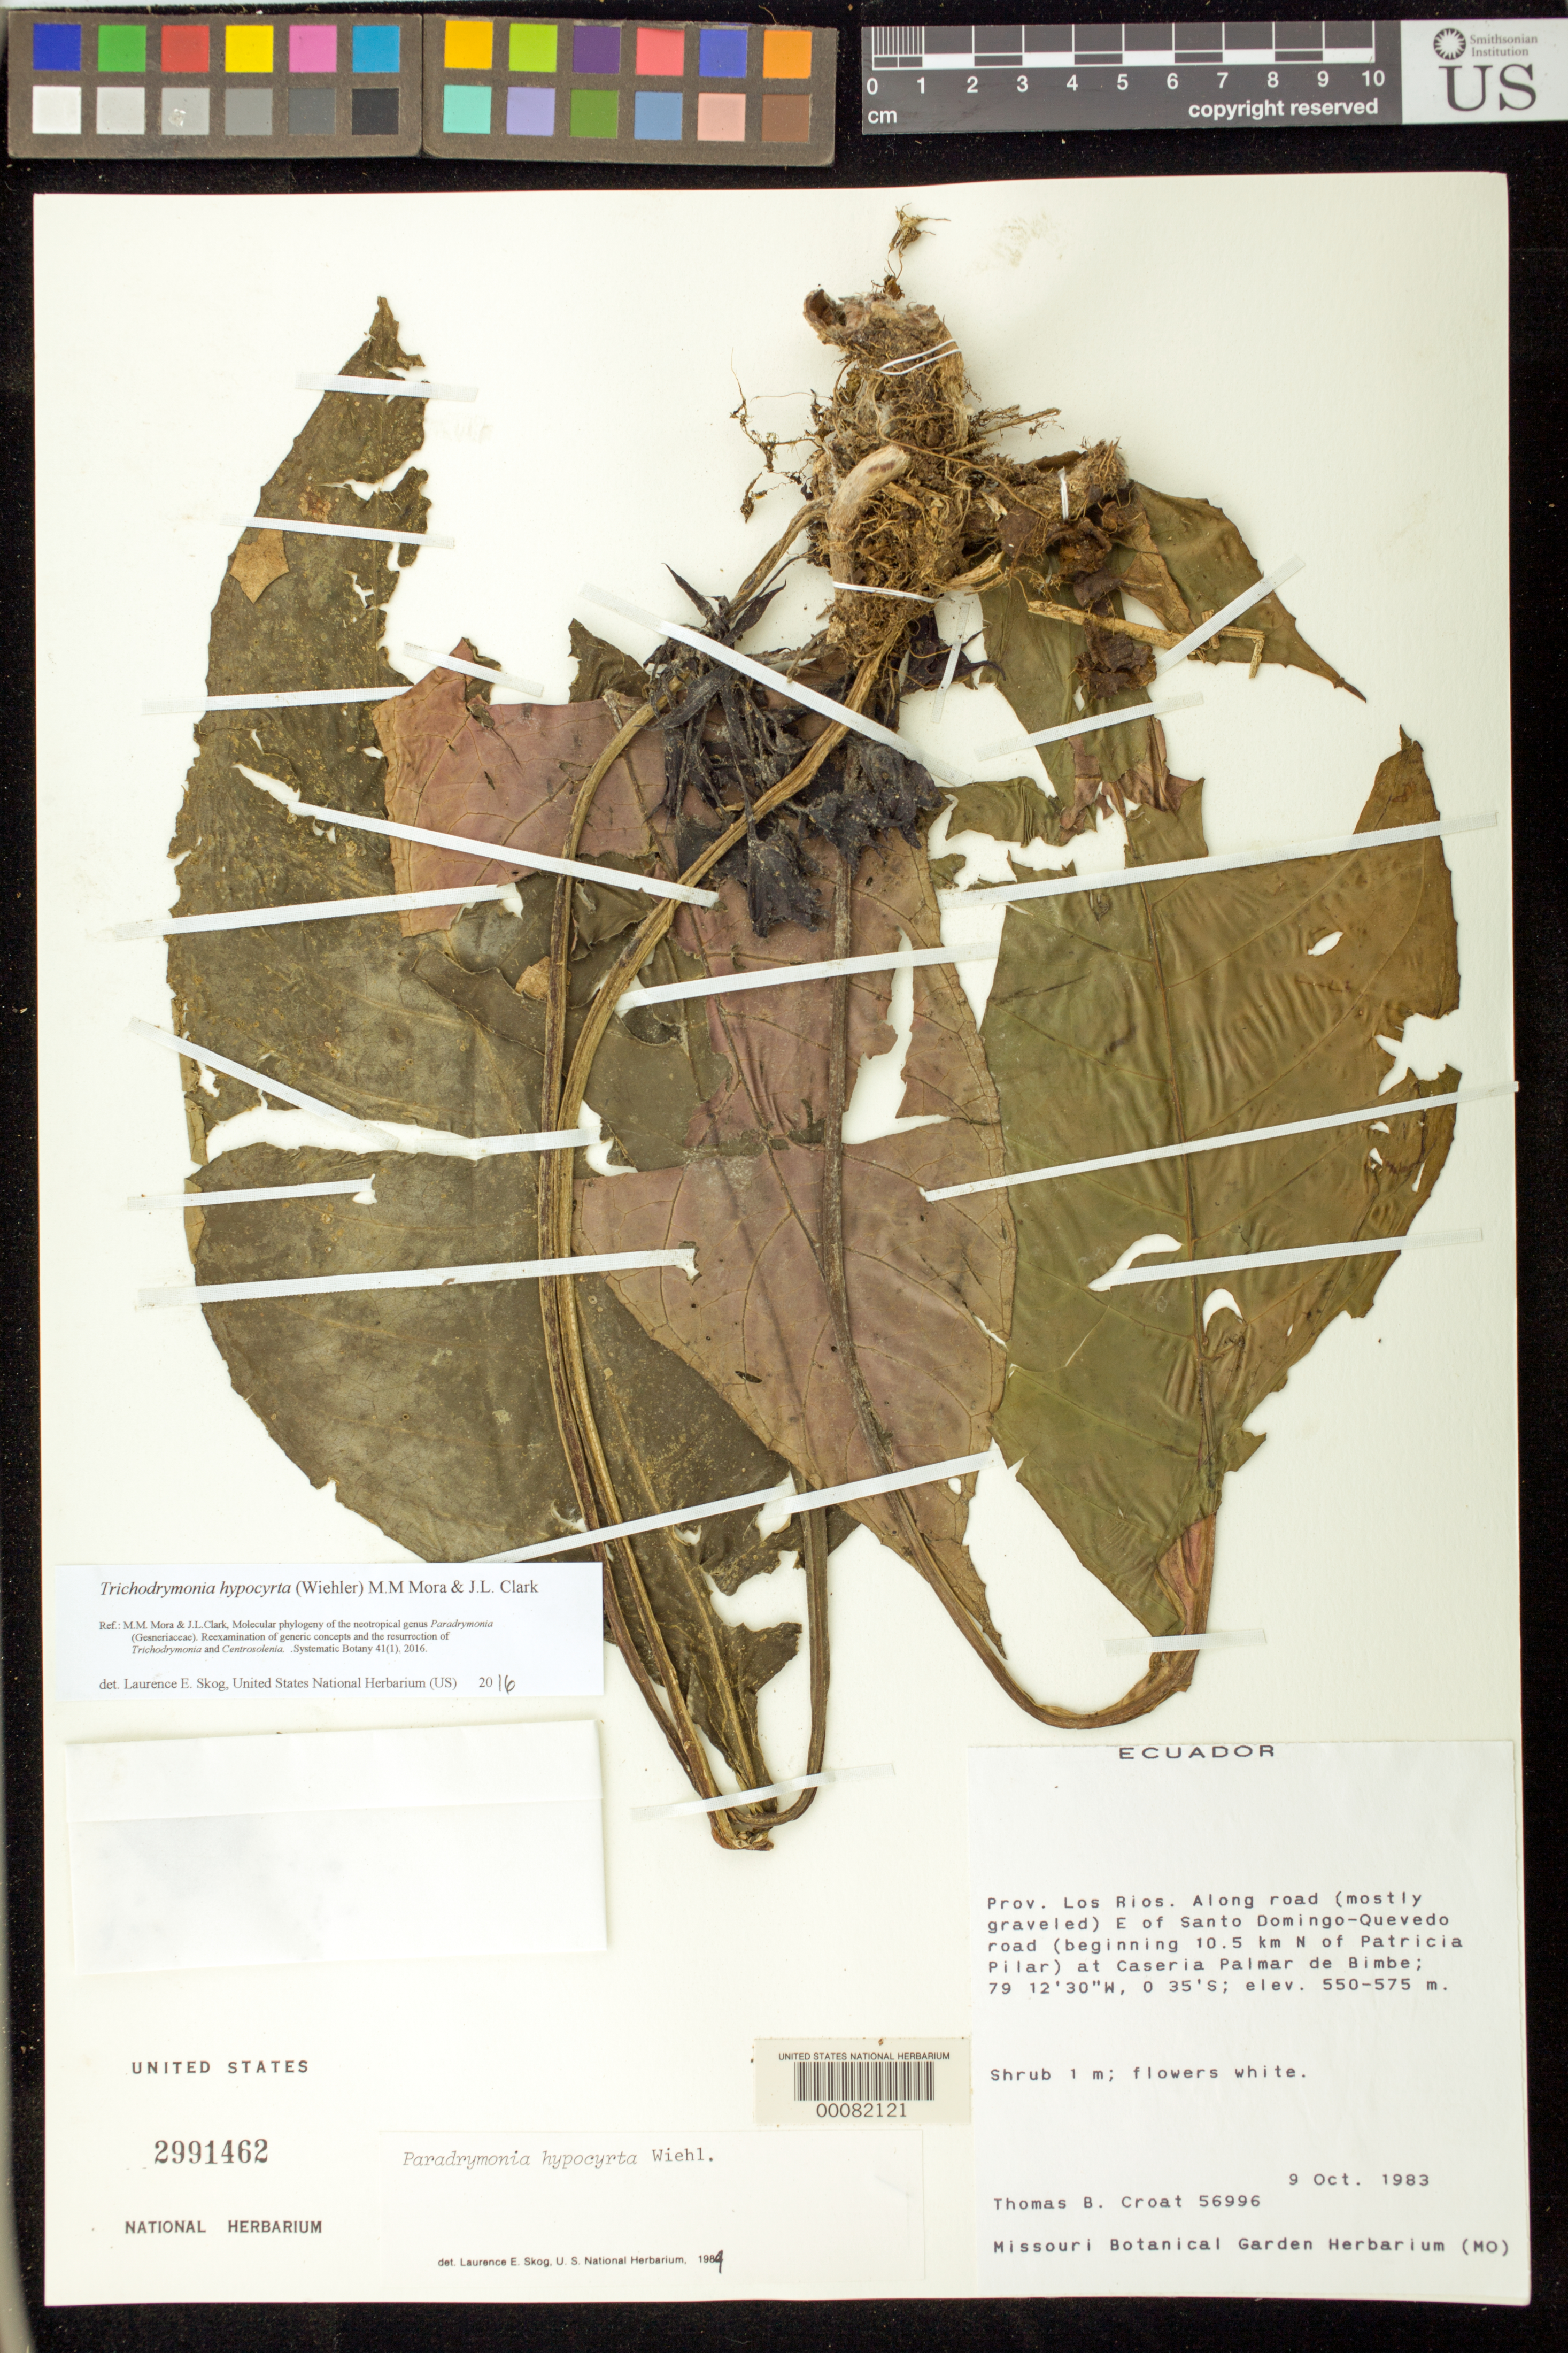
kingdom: Plantae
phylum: Tracheophyta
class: Magnoliopsida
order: Lamiales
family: Gesneriaceae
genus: Trichodrymonia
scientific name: Trichodrymonia hypocyrta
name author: (Wiehler) M.M. Mora & J.L. Clark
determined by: Skog, Laurence E.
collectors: T. B. Croat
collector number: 56996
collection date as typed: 09 Oct 1983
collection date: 1983-10-09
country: Ecuador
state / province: Los Ríos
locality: Along road (mostly graveled) E of Santo Domingo-Quevedo road (beginning 10.5 km N of Pat Pilar) at Caseria Palmar de Bimbe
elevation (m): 550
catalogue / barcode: US 2991462